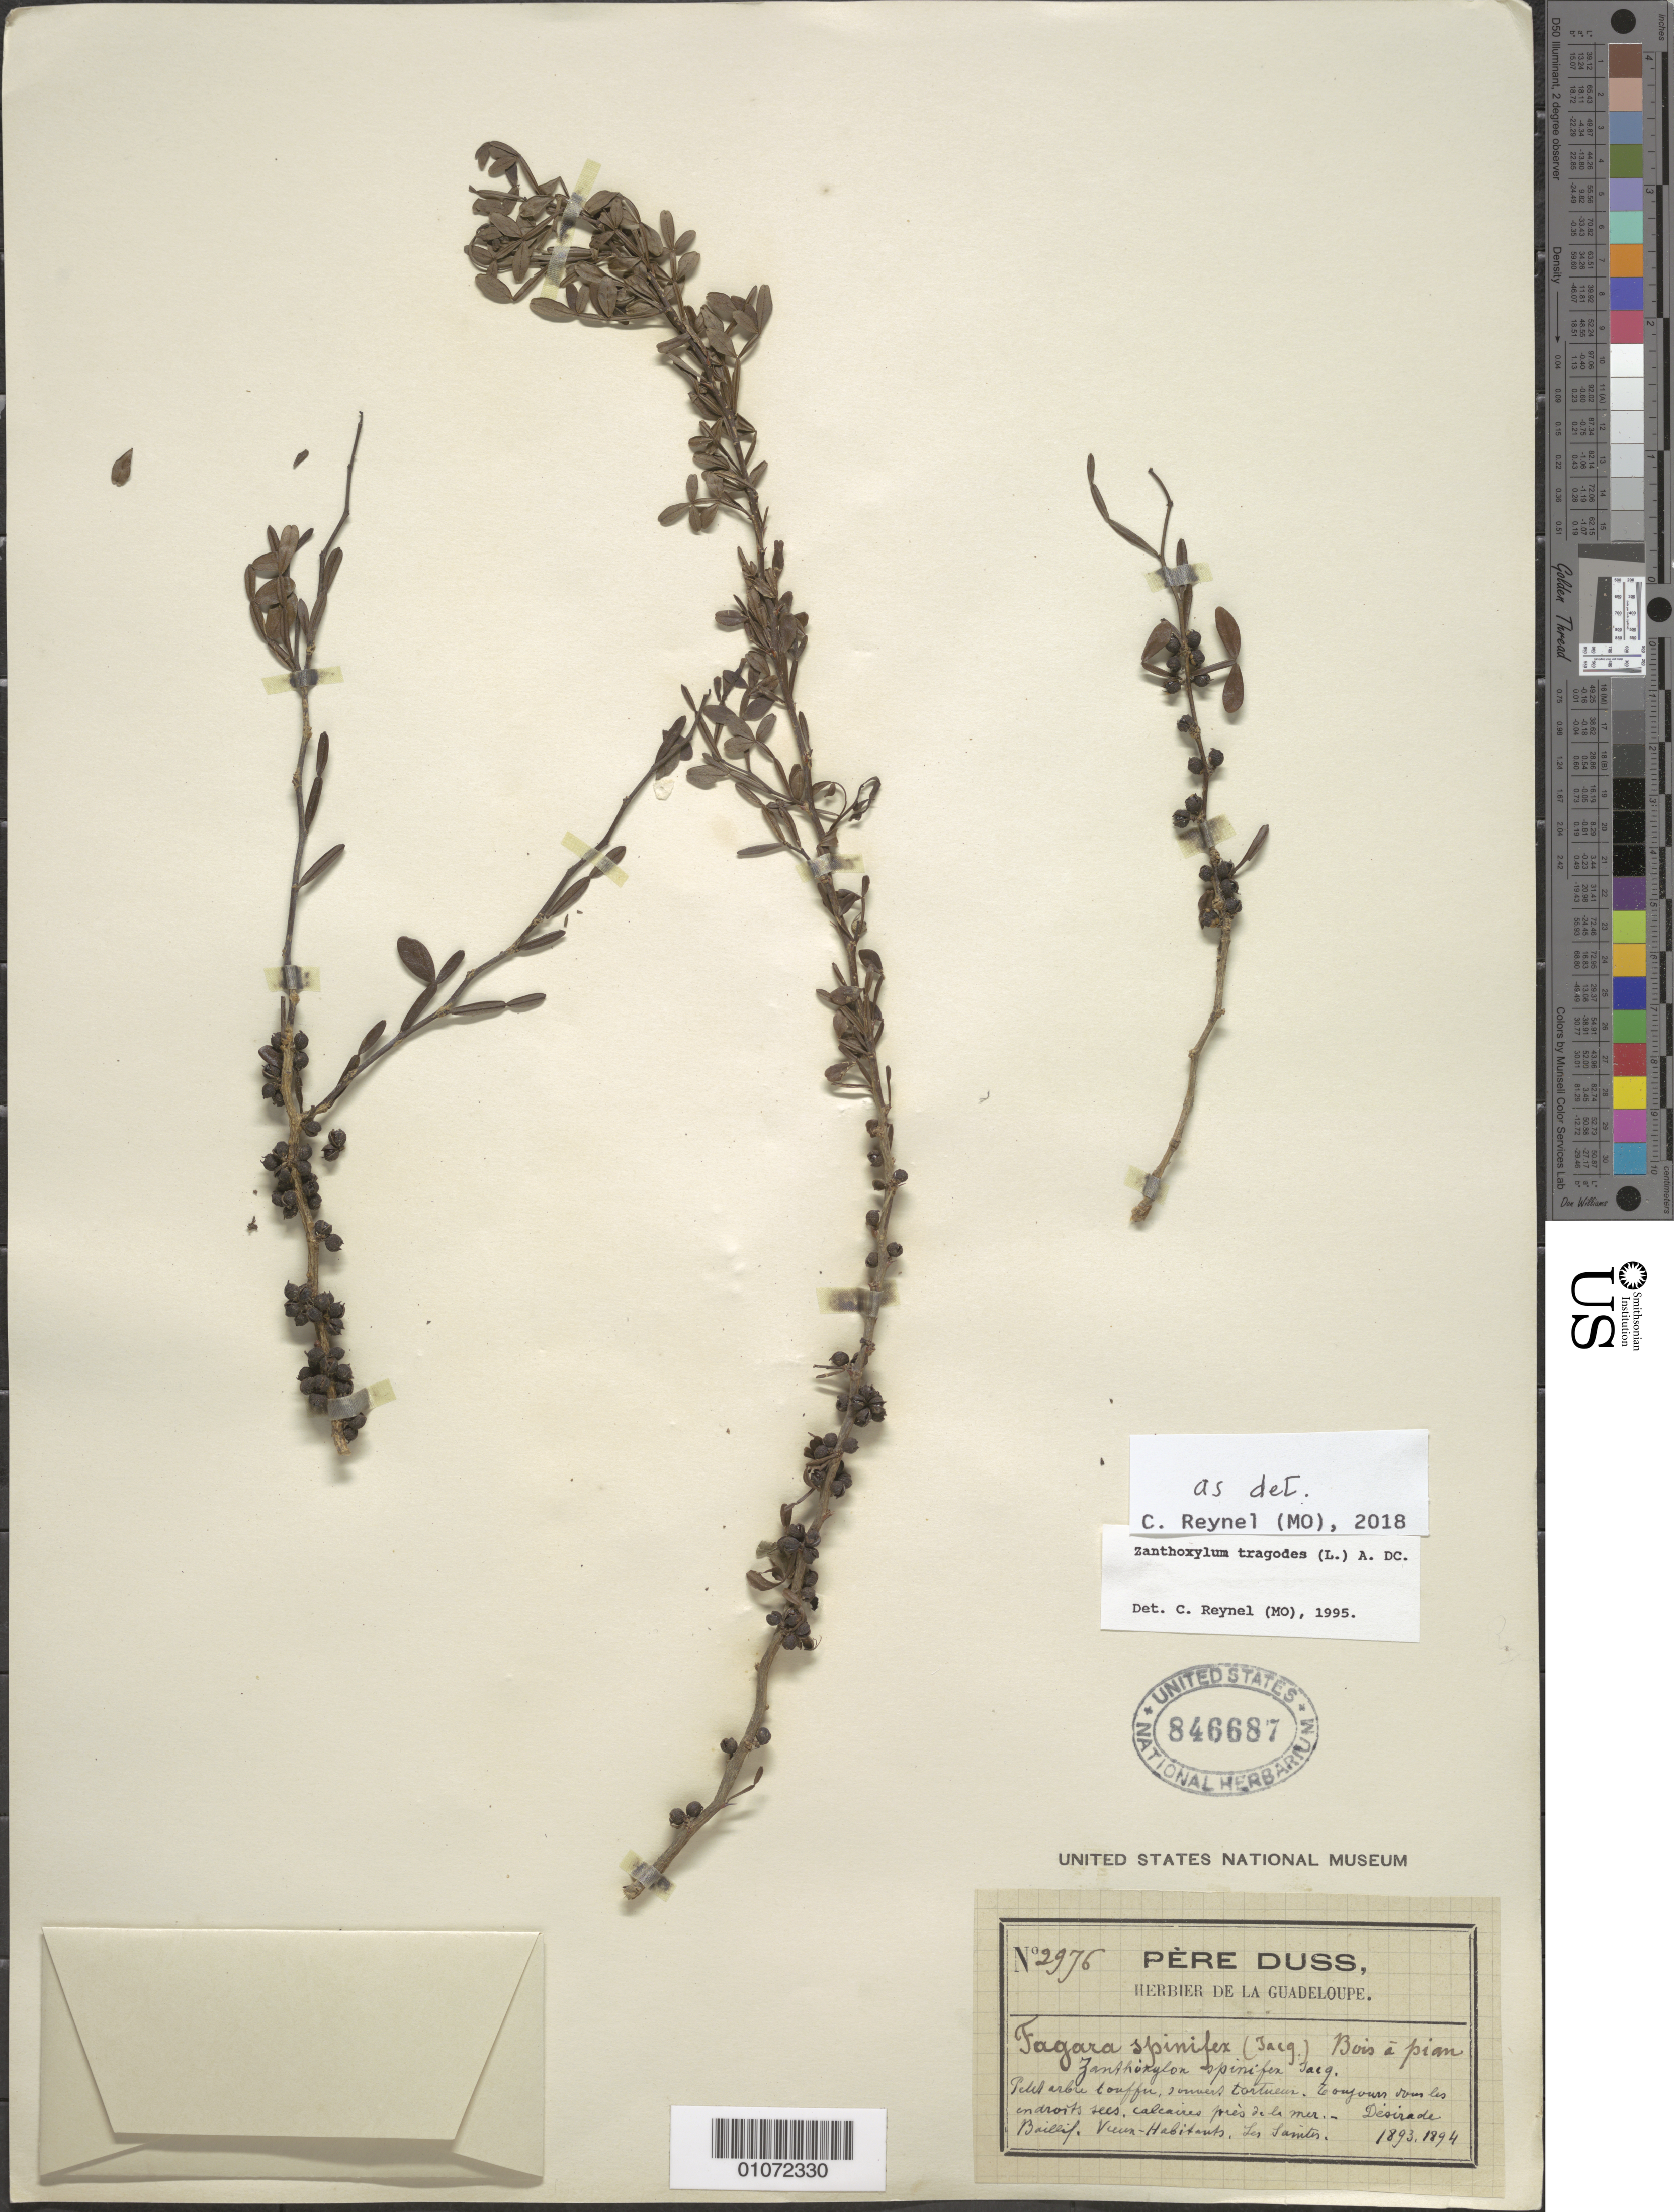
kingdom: Plantae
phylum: Tracheophyta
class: Magnoliopsida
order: Sapindales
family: Rutaceae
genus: Zanthoxylum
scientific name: Zanthoxylum tragodes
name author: (L.) DC.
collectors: Père Duss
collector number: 2976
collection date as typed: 1893 and -- --- 1894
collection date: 1893,1894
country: Guadeloupe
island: Les Saintes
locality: Desirade Baillif; Vecun-Habitants, Les Saints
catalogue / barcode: US 846687